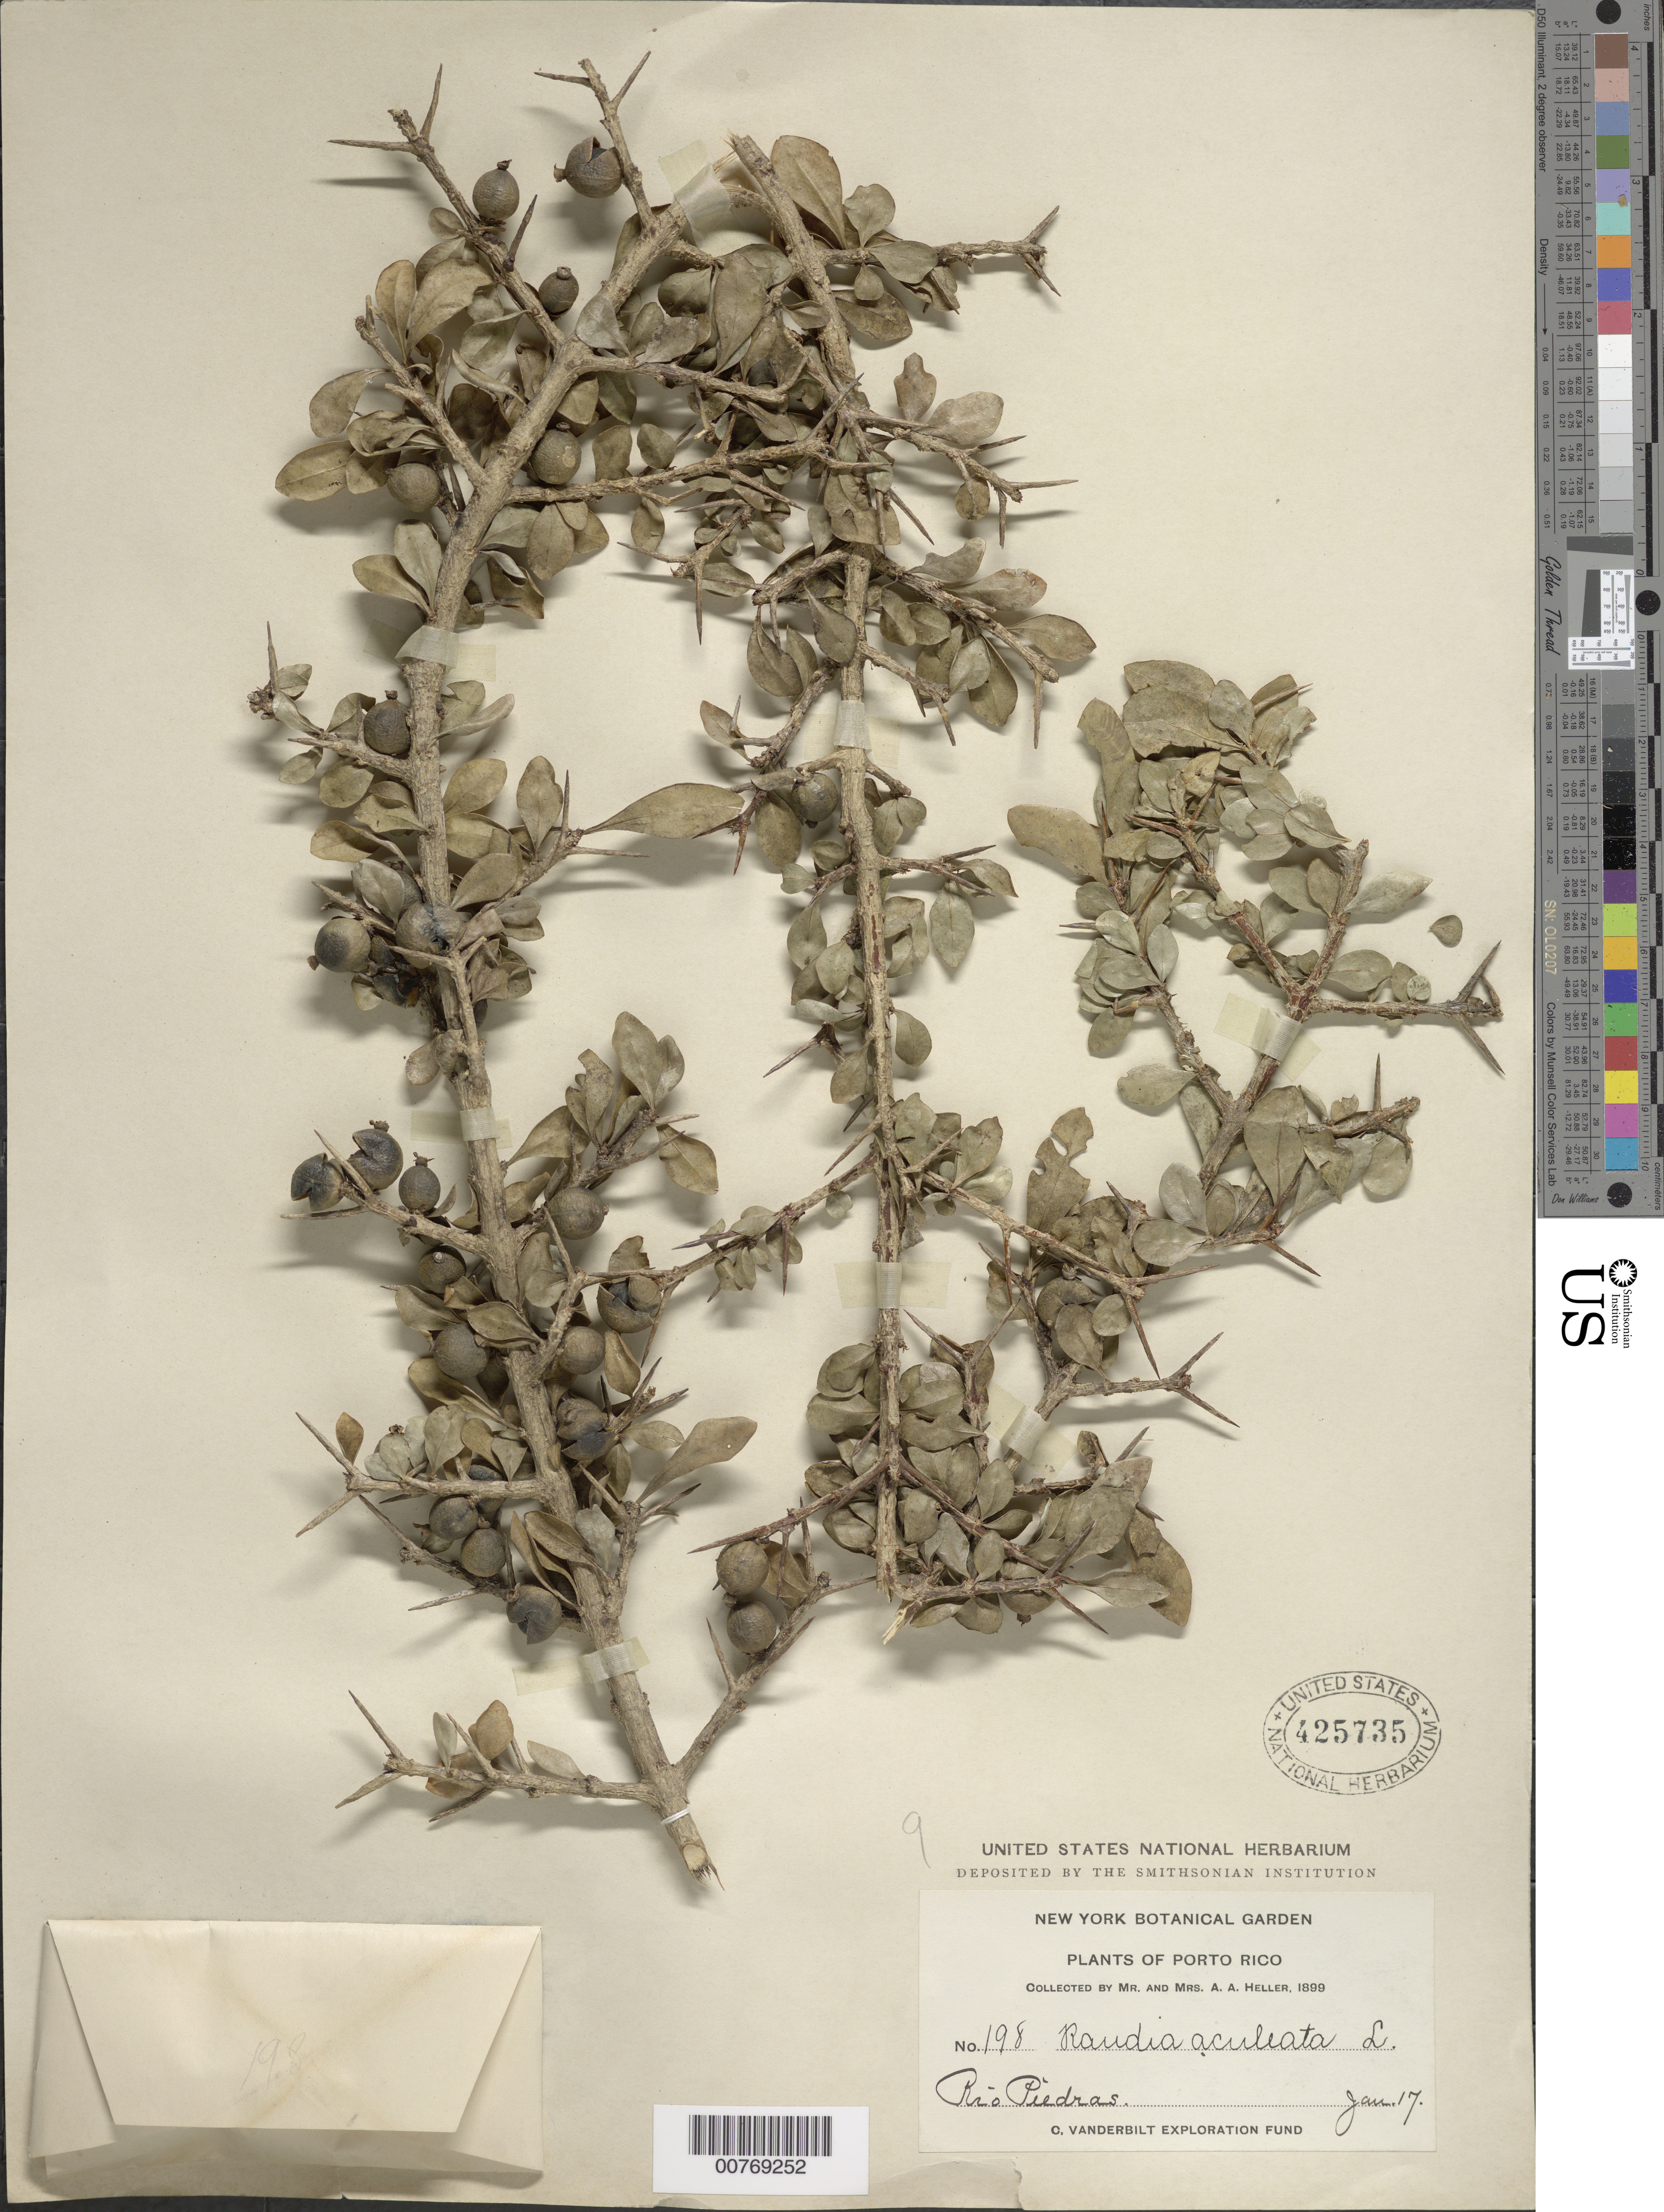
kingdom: Plantae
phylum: Tracheophyta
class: Magnoliopsida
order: Gentianales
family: Rubiaceae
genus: Randia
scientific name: Randia aculeata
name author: L.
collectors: A. A. Heller & E. G. Heller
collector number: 198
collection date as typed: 17 Jan 1899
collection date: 1899-01-17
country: Puerto Rico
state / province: San Juan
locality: Río Piedras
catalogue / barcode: US 425735